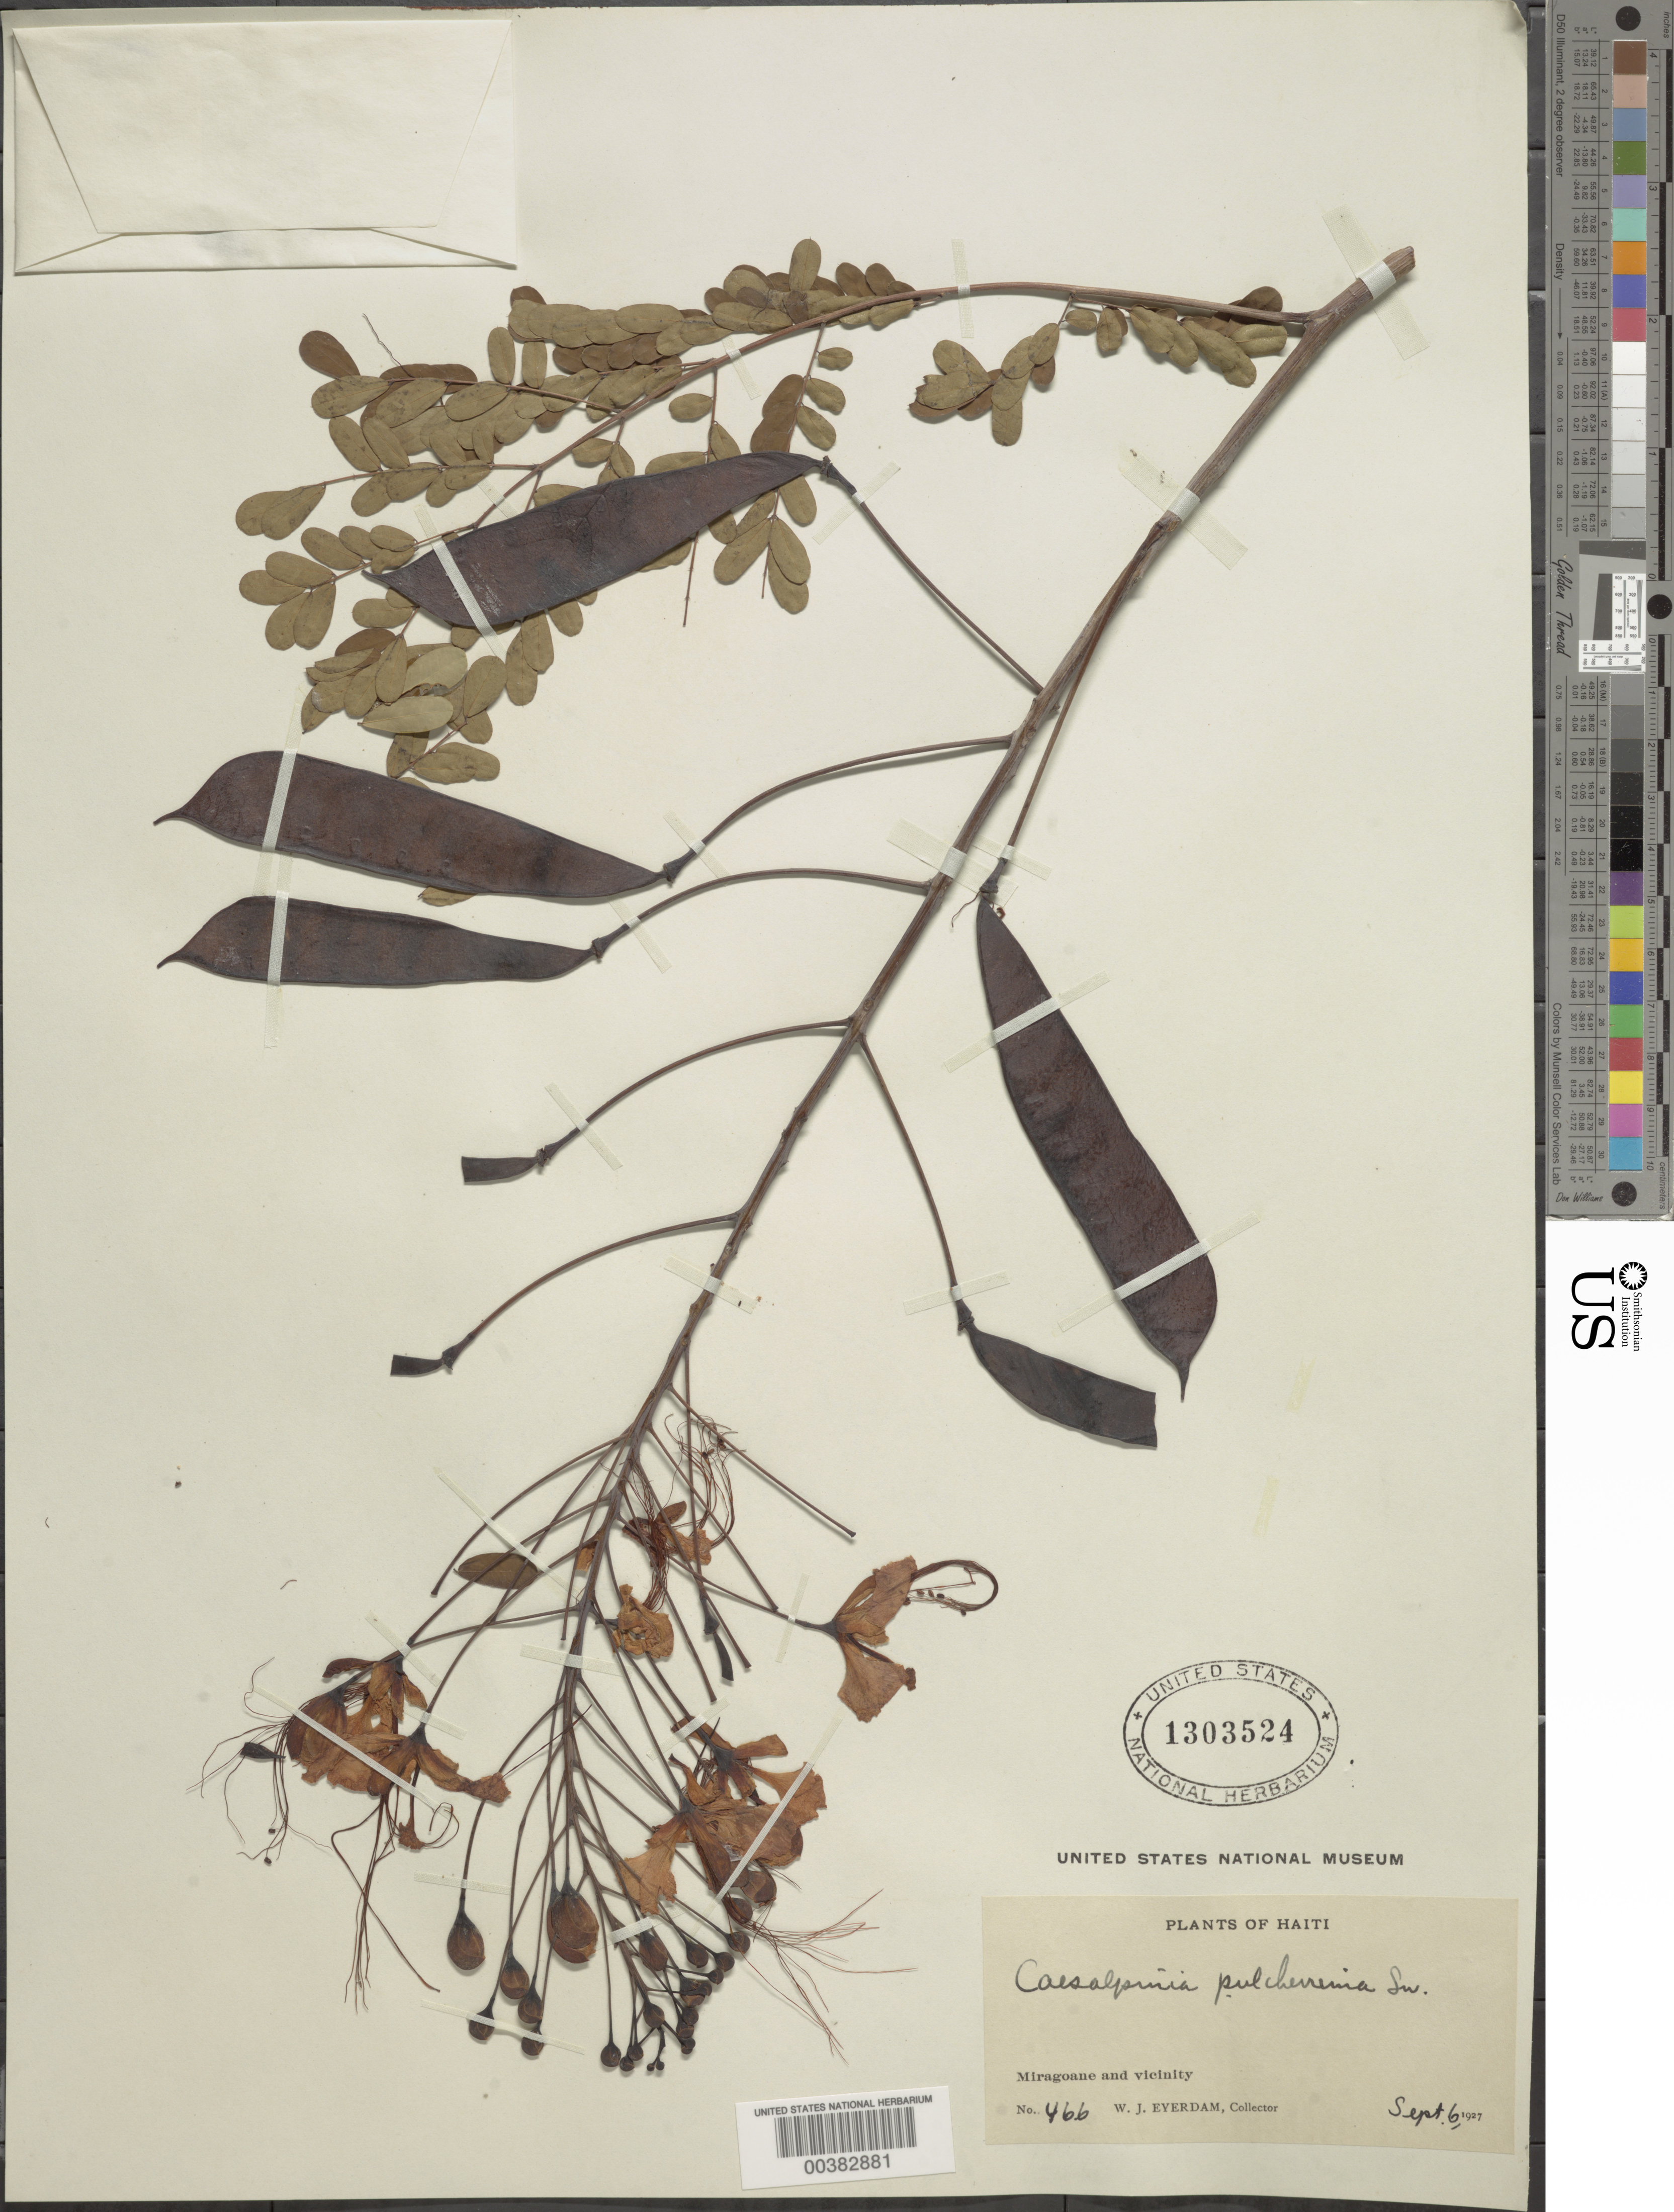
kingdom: Plantae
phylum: Tracheophyta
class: Magnoliopsida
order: Fabales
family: Fabaceae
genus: Caesalpinia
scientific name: Caesalpinia pulcherrima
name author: (L.) Sw.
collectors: W. J. Eyerdam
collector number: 466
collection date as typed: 06 Sep 1927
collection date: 1927-09-06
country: Haiti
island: Hispaniola Island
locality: Miragoane and vicinity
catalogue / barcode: US 1303524